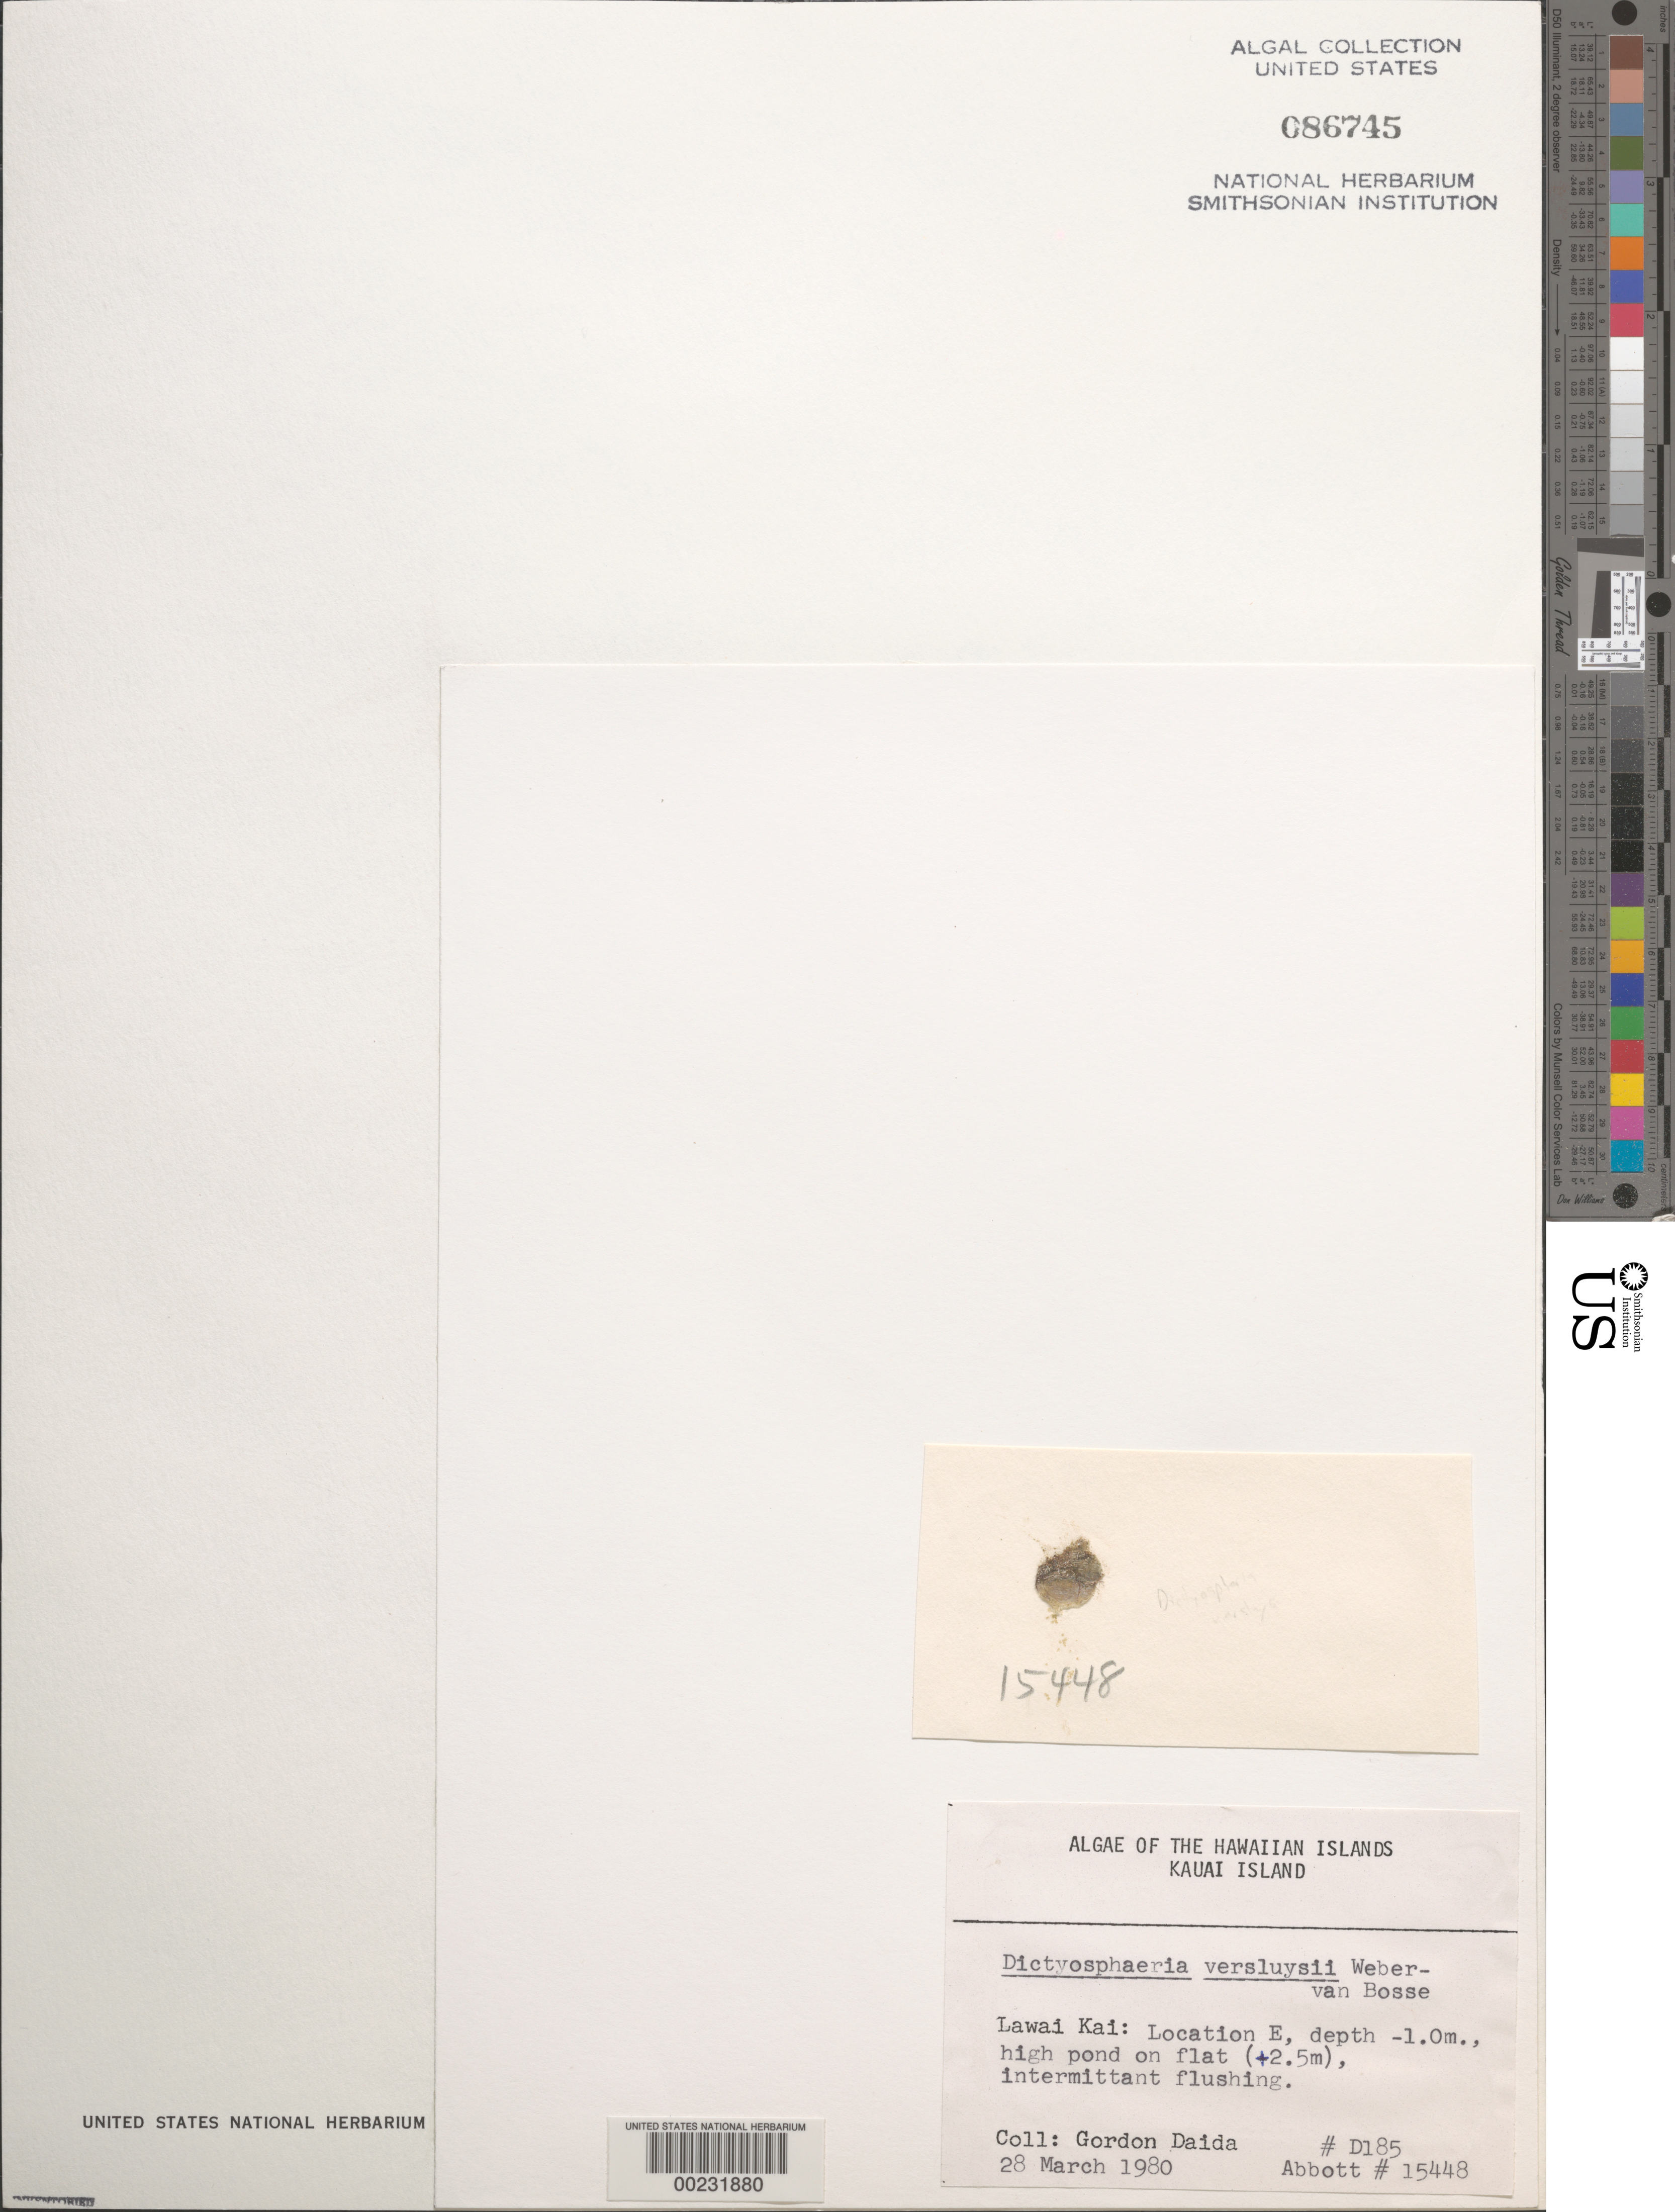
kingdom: Plantae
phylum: Chlorophyta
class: Ulvophyceae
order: Siphonocladales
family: Siphonocladaceae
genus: Dictyosphaeria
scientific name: Dictyosphaeria versluysii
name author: Weber Bosse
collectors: G. Daida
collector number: D185 & IAA 15448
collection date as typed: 28 Mar 1980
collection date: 1980-03-28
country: United States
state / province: Hawaii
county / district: Kauai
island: Kaua'i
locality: Lawai Kai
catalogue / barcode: US 86745